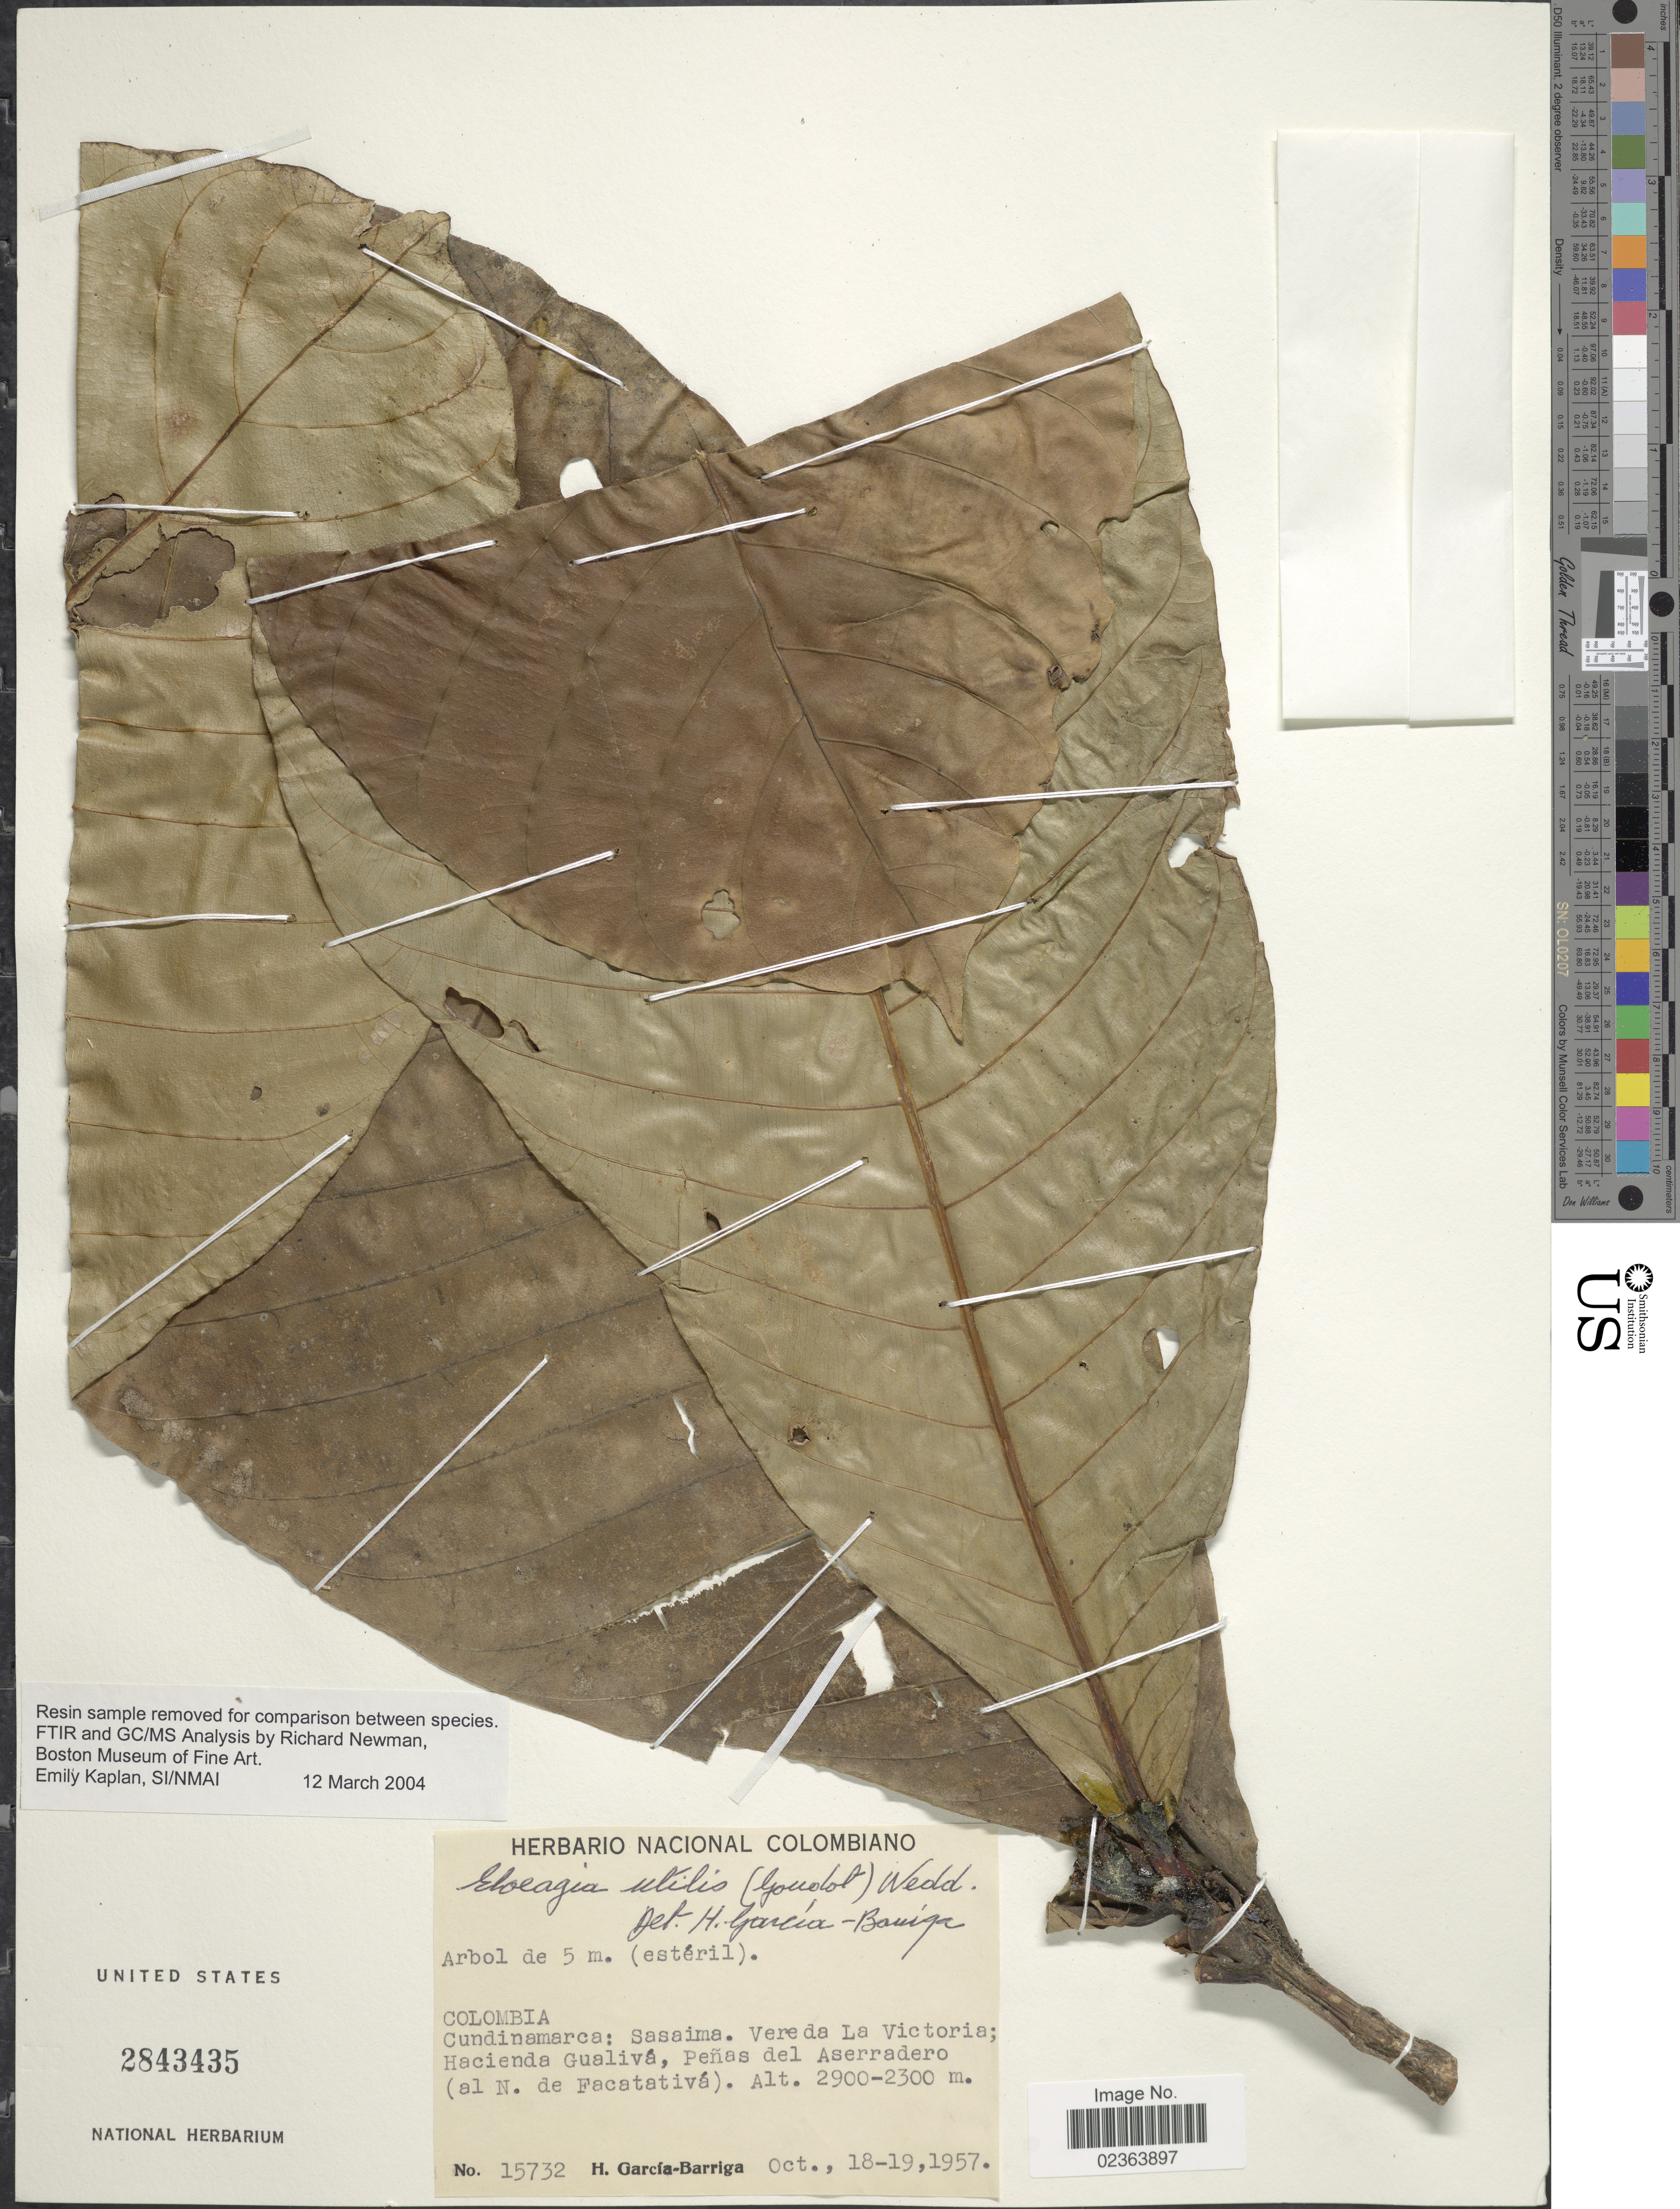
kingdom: Plantae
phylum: Tracheophyta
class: Magnoliopsida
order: Gentianales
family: Rubiaceae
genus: Elaeagia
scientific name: Elaeagia utilis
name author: (Goudot) Wedd.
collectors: H. García Barriga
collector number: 15732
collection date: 1957-10-18/1957-10-19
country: Colombia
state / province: Cundinamarca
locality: Cundinamarca: Sasaima, Vereda La Victoria: Hacienda Gualiva, Penas del Aserradero (al N. de Facatativa)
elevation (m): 2300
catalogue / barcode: US 2843435